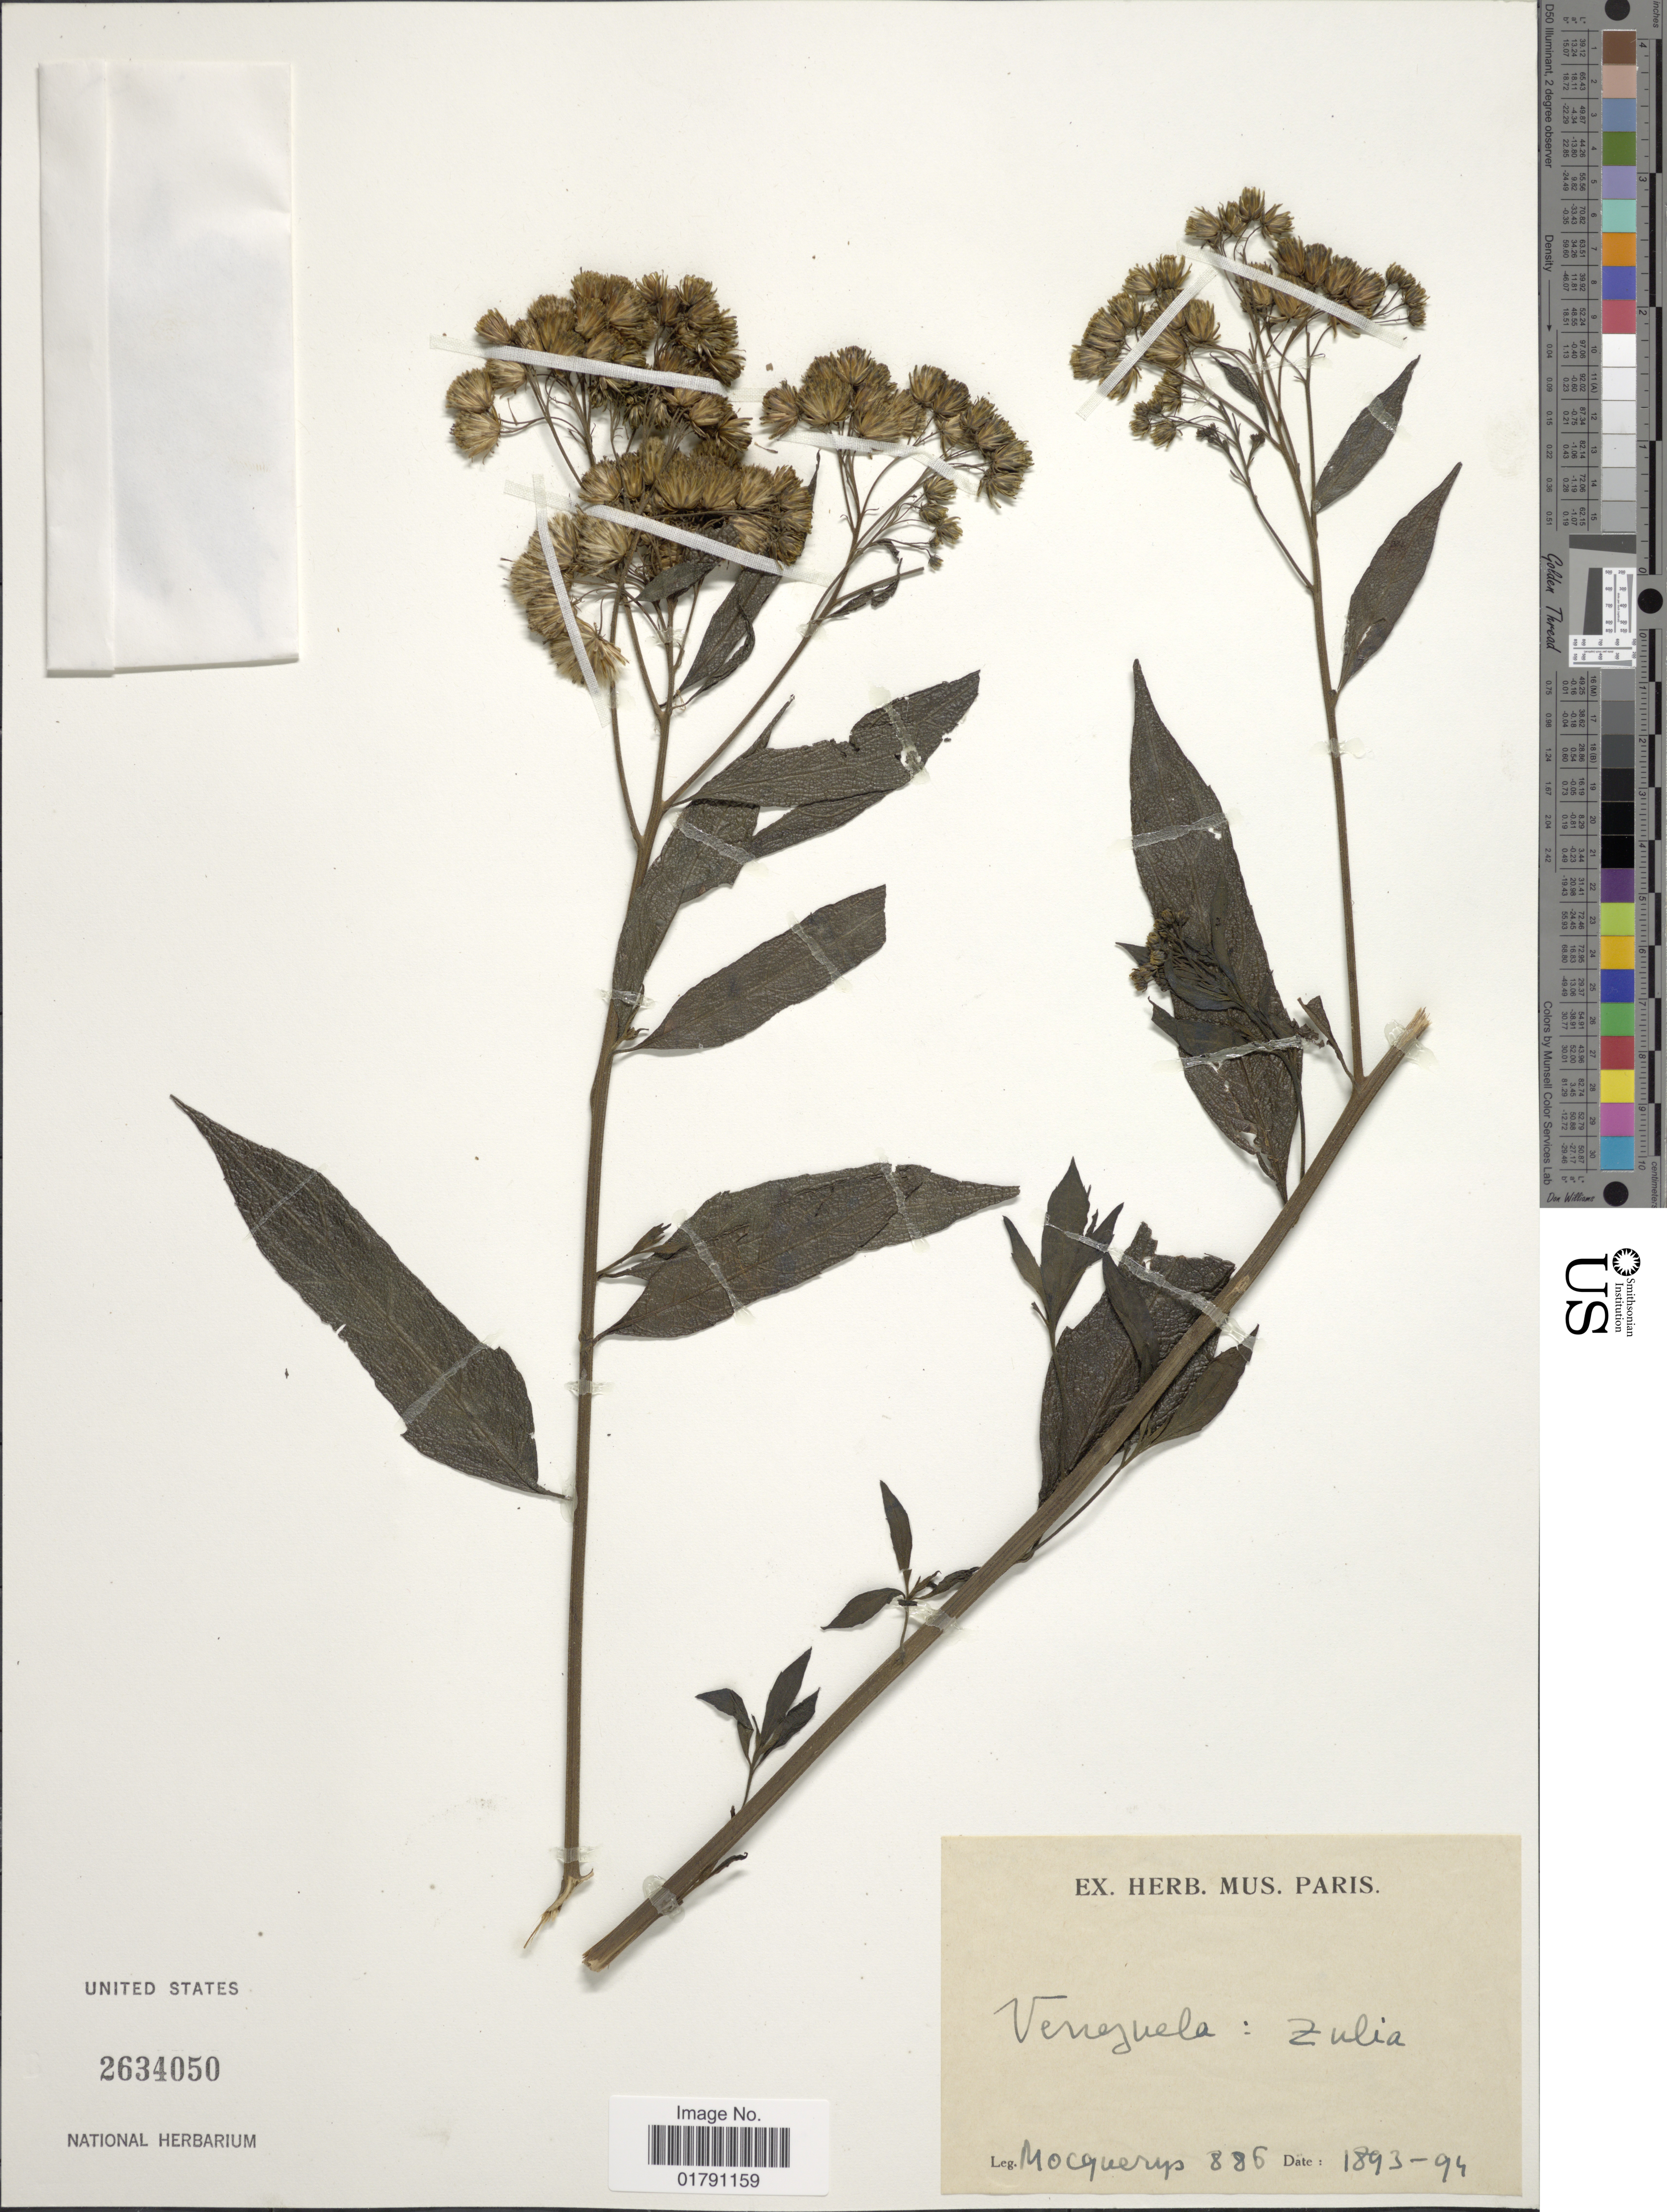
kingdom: Plantae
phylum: Tracheophyta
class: Magnoliopsida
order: Asterales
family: Asteraceae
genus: Neurolaena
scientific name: Neurolaena lobata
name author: (L.) R. Br. ex Cass.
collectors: A. Mocquerys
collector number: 886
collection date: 1893/1894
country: Venezuela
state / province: Zulia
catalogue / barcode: US 2634050